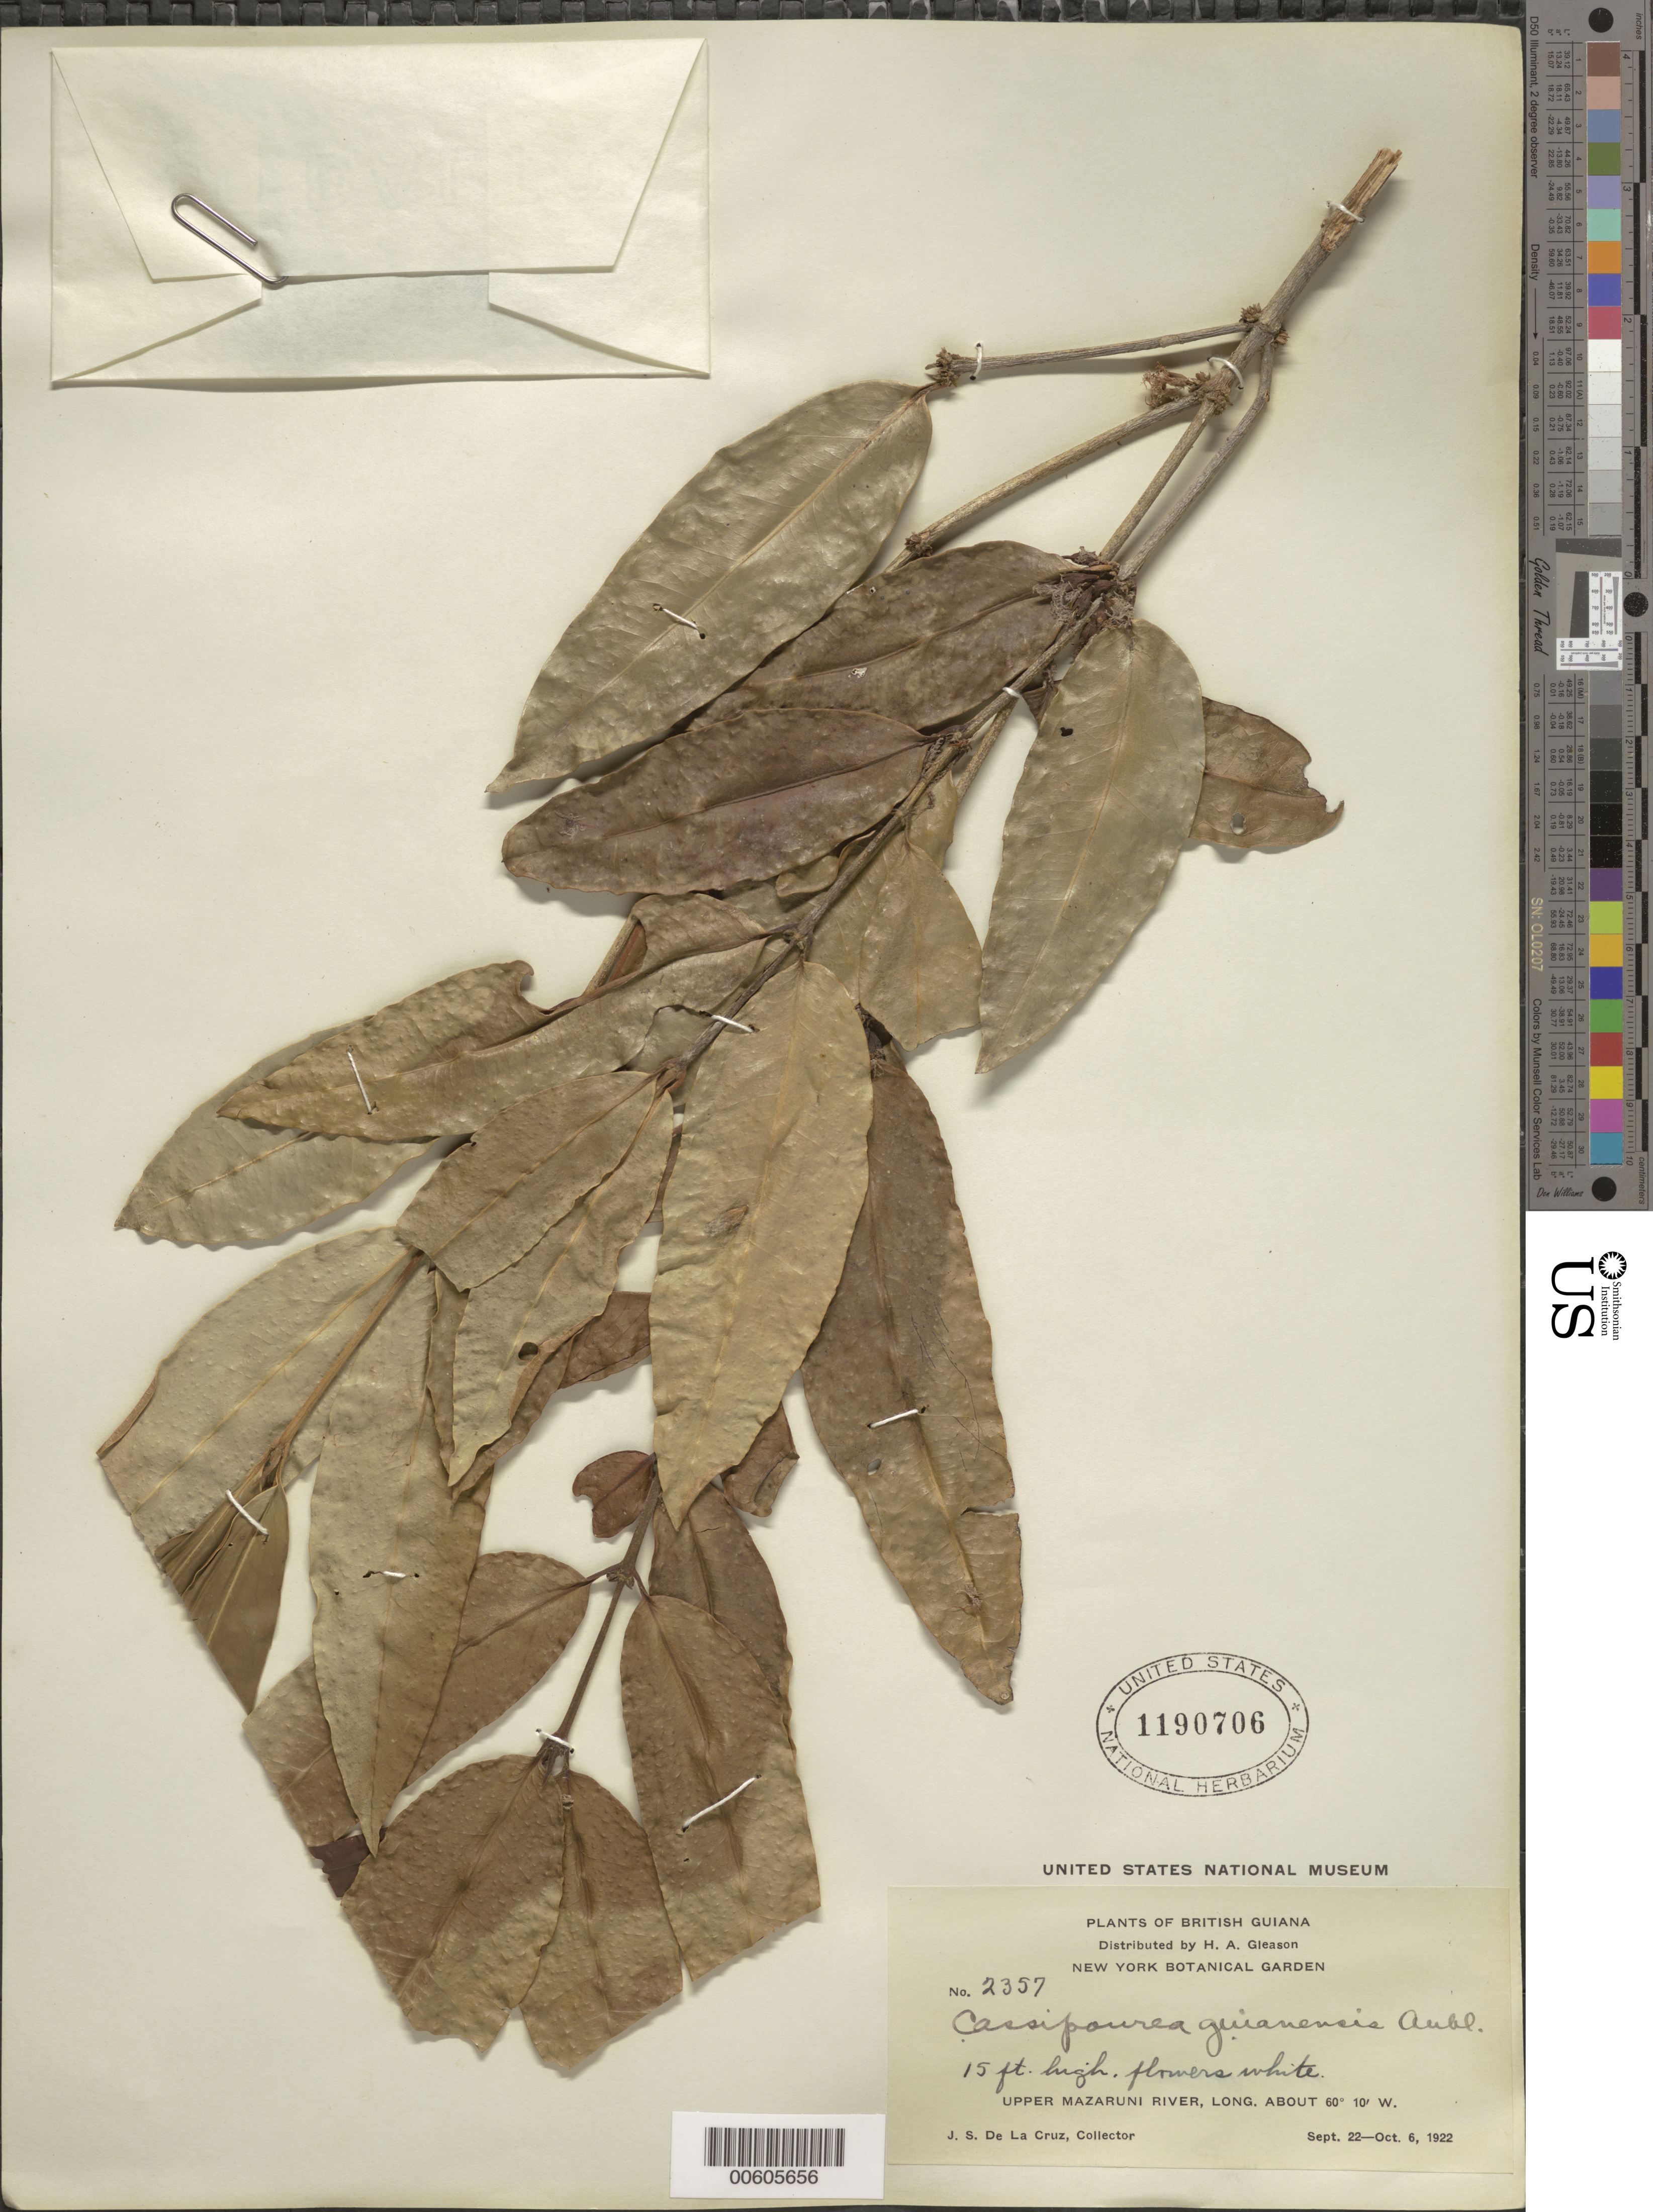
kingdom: Plantae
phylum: Tracheophyta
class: Magnoliopsida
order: Malpighiales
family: Rhizophoraceae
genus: Cassipourea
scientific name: Cassipourea guianensis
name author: Aubl.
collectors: J. S. de la Cruz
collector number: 2357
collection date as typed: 22-Sep-22 to 6-Oct-22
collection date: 1922-09-22/1922-10-06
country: Guyana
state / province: Cuyuni-Mazaruni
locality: Upper Mazaruni R.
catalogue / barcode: US 1190706